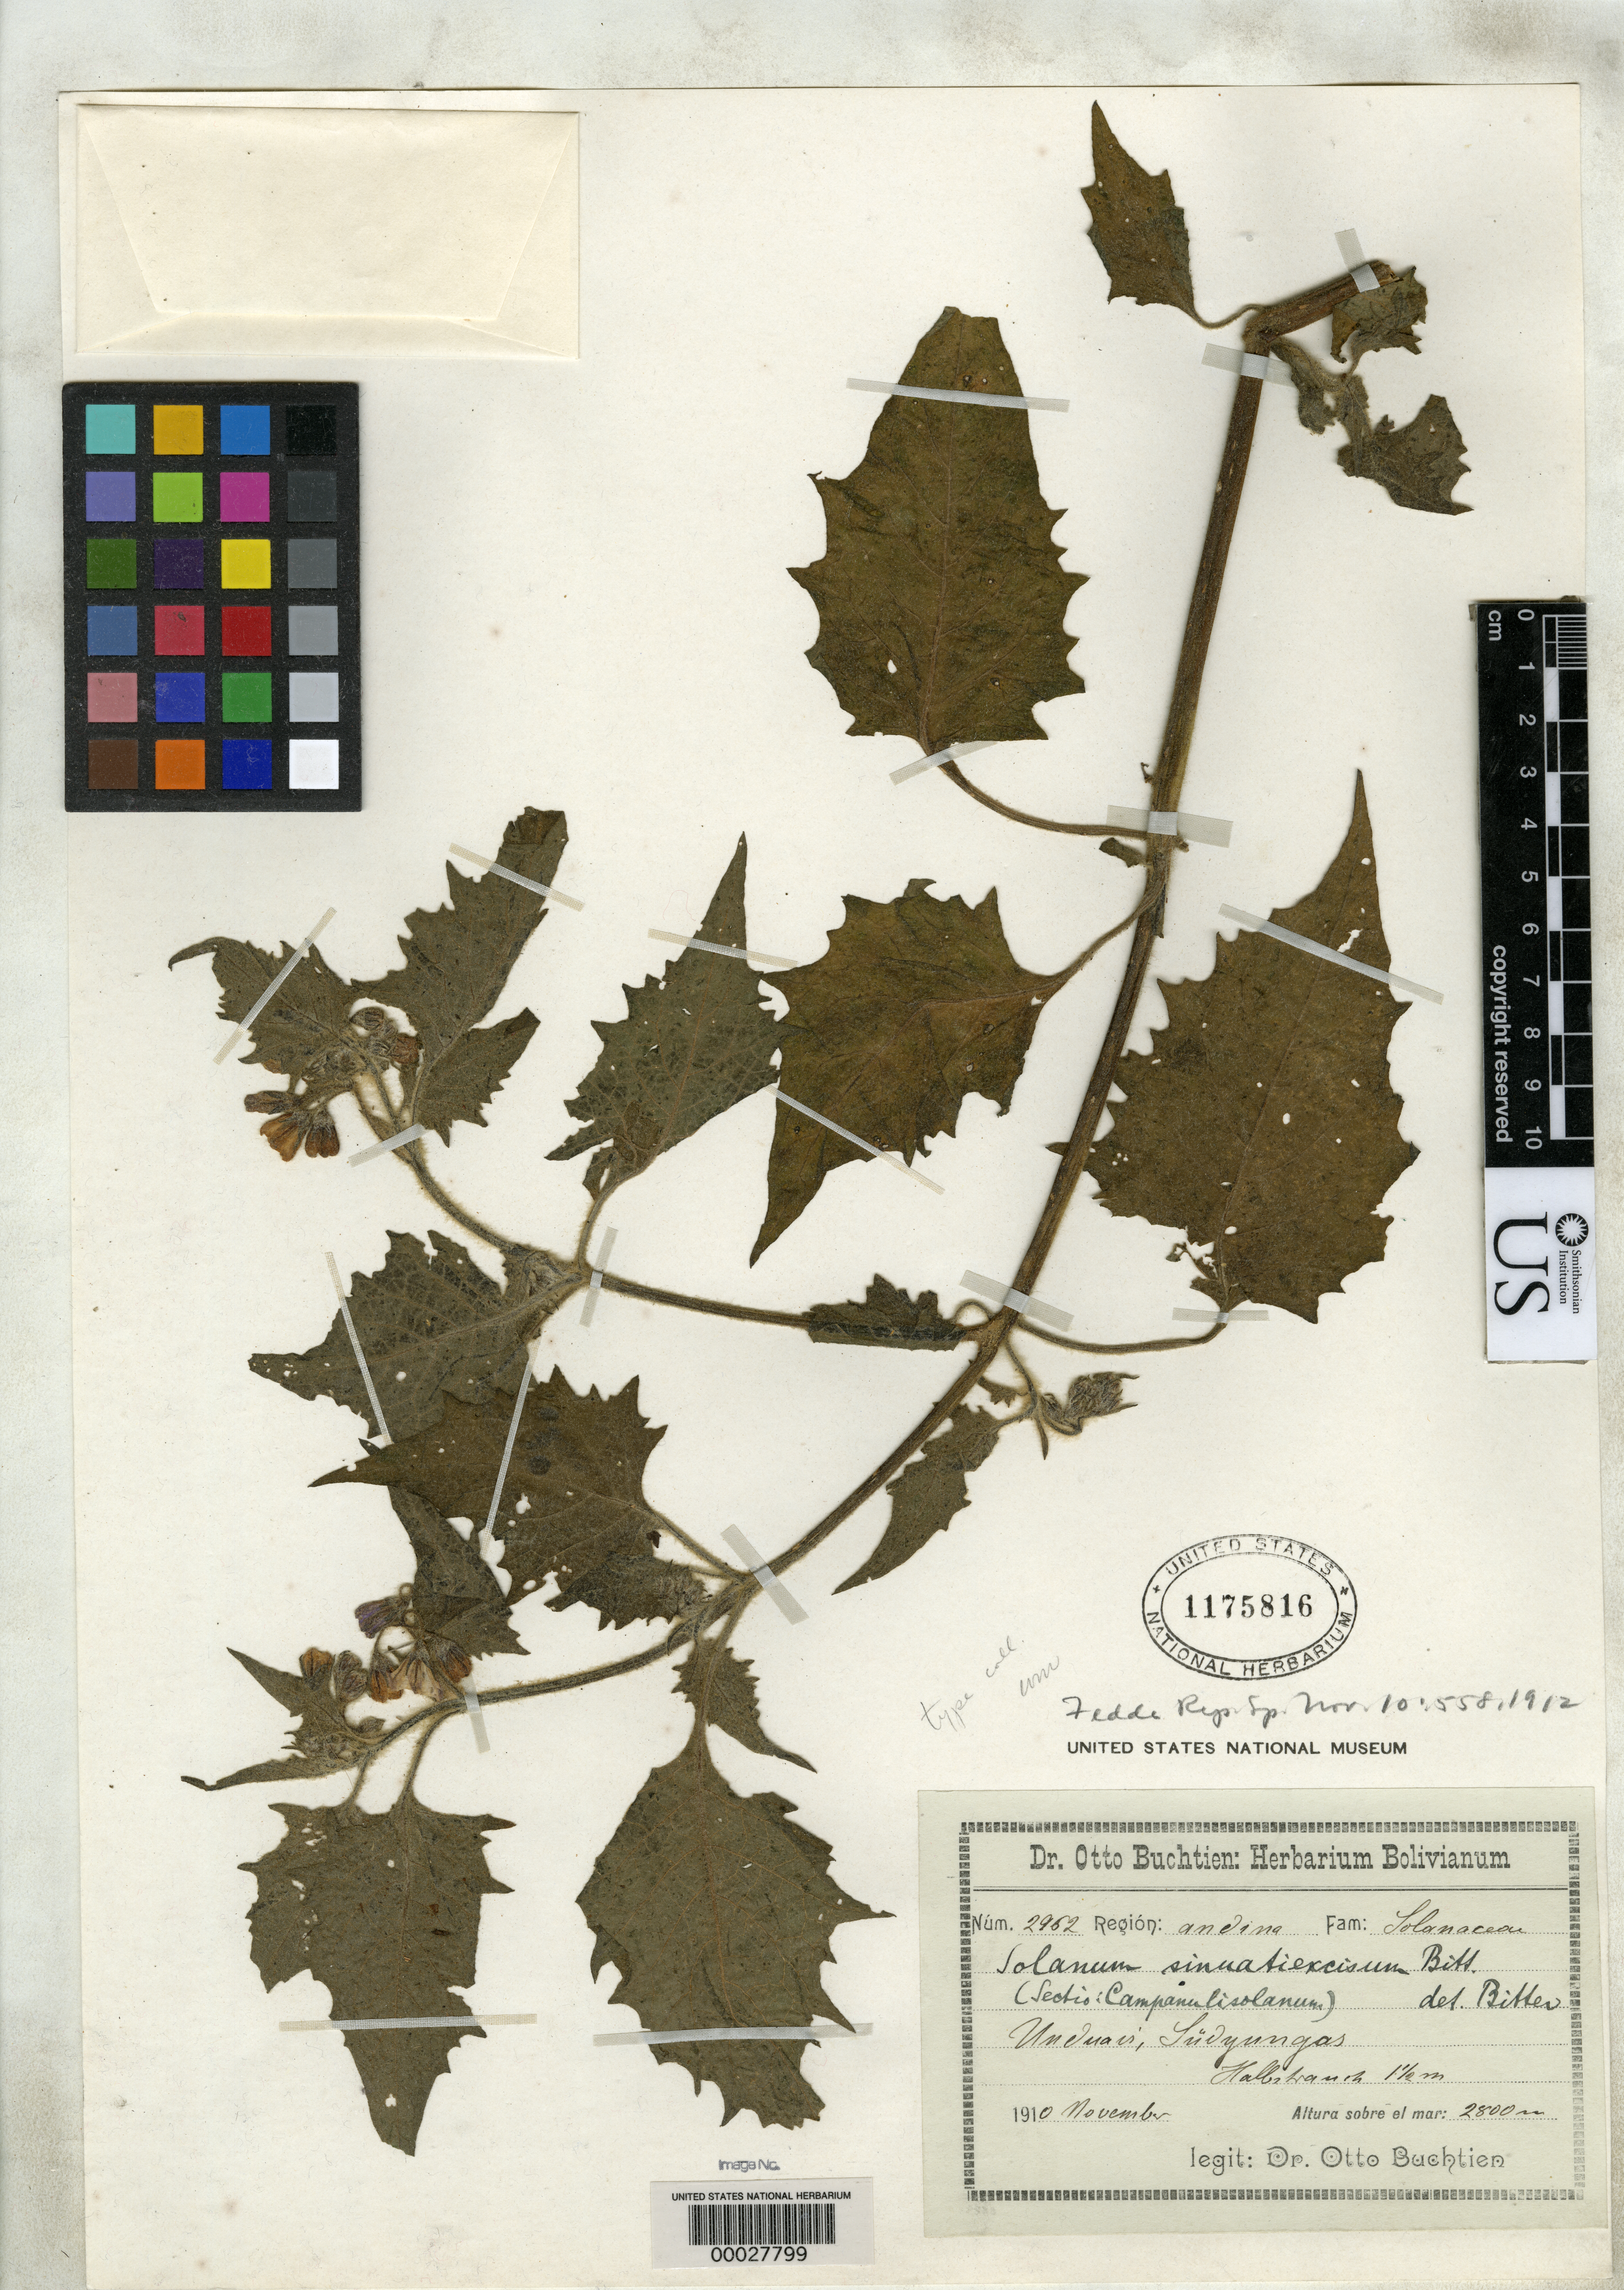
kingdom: Plantae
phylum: Tracheophyta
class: Magnoliopsida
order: Solanales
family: Solanaceae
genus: Solanum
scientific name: Solanum sinuatiexcisum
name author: Bitter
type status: Isotype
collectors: O. Buchtien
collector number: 2962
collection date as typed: Nov 1910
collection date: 1910-11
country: Bolivia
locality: Unduavi, Yungas.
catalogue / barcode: US 1175816